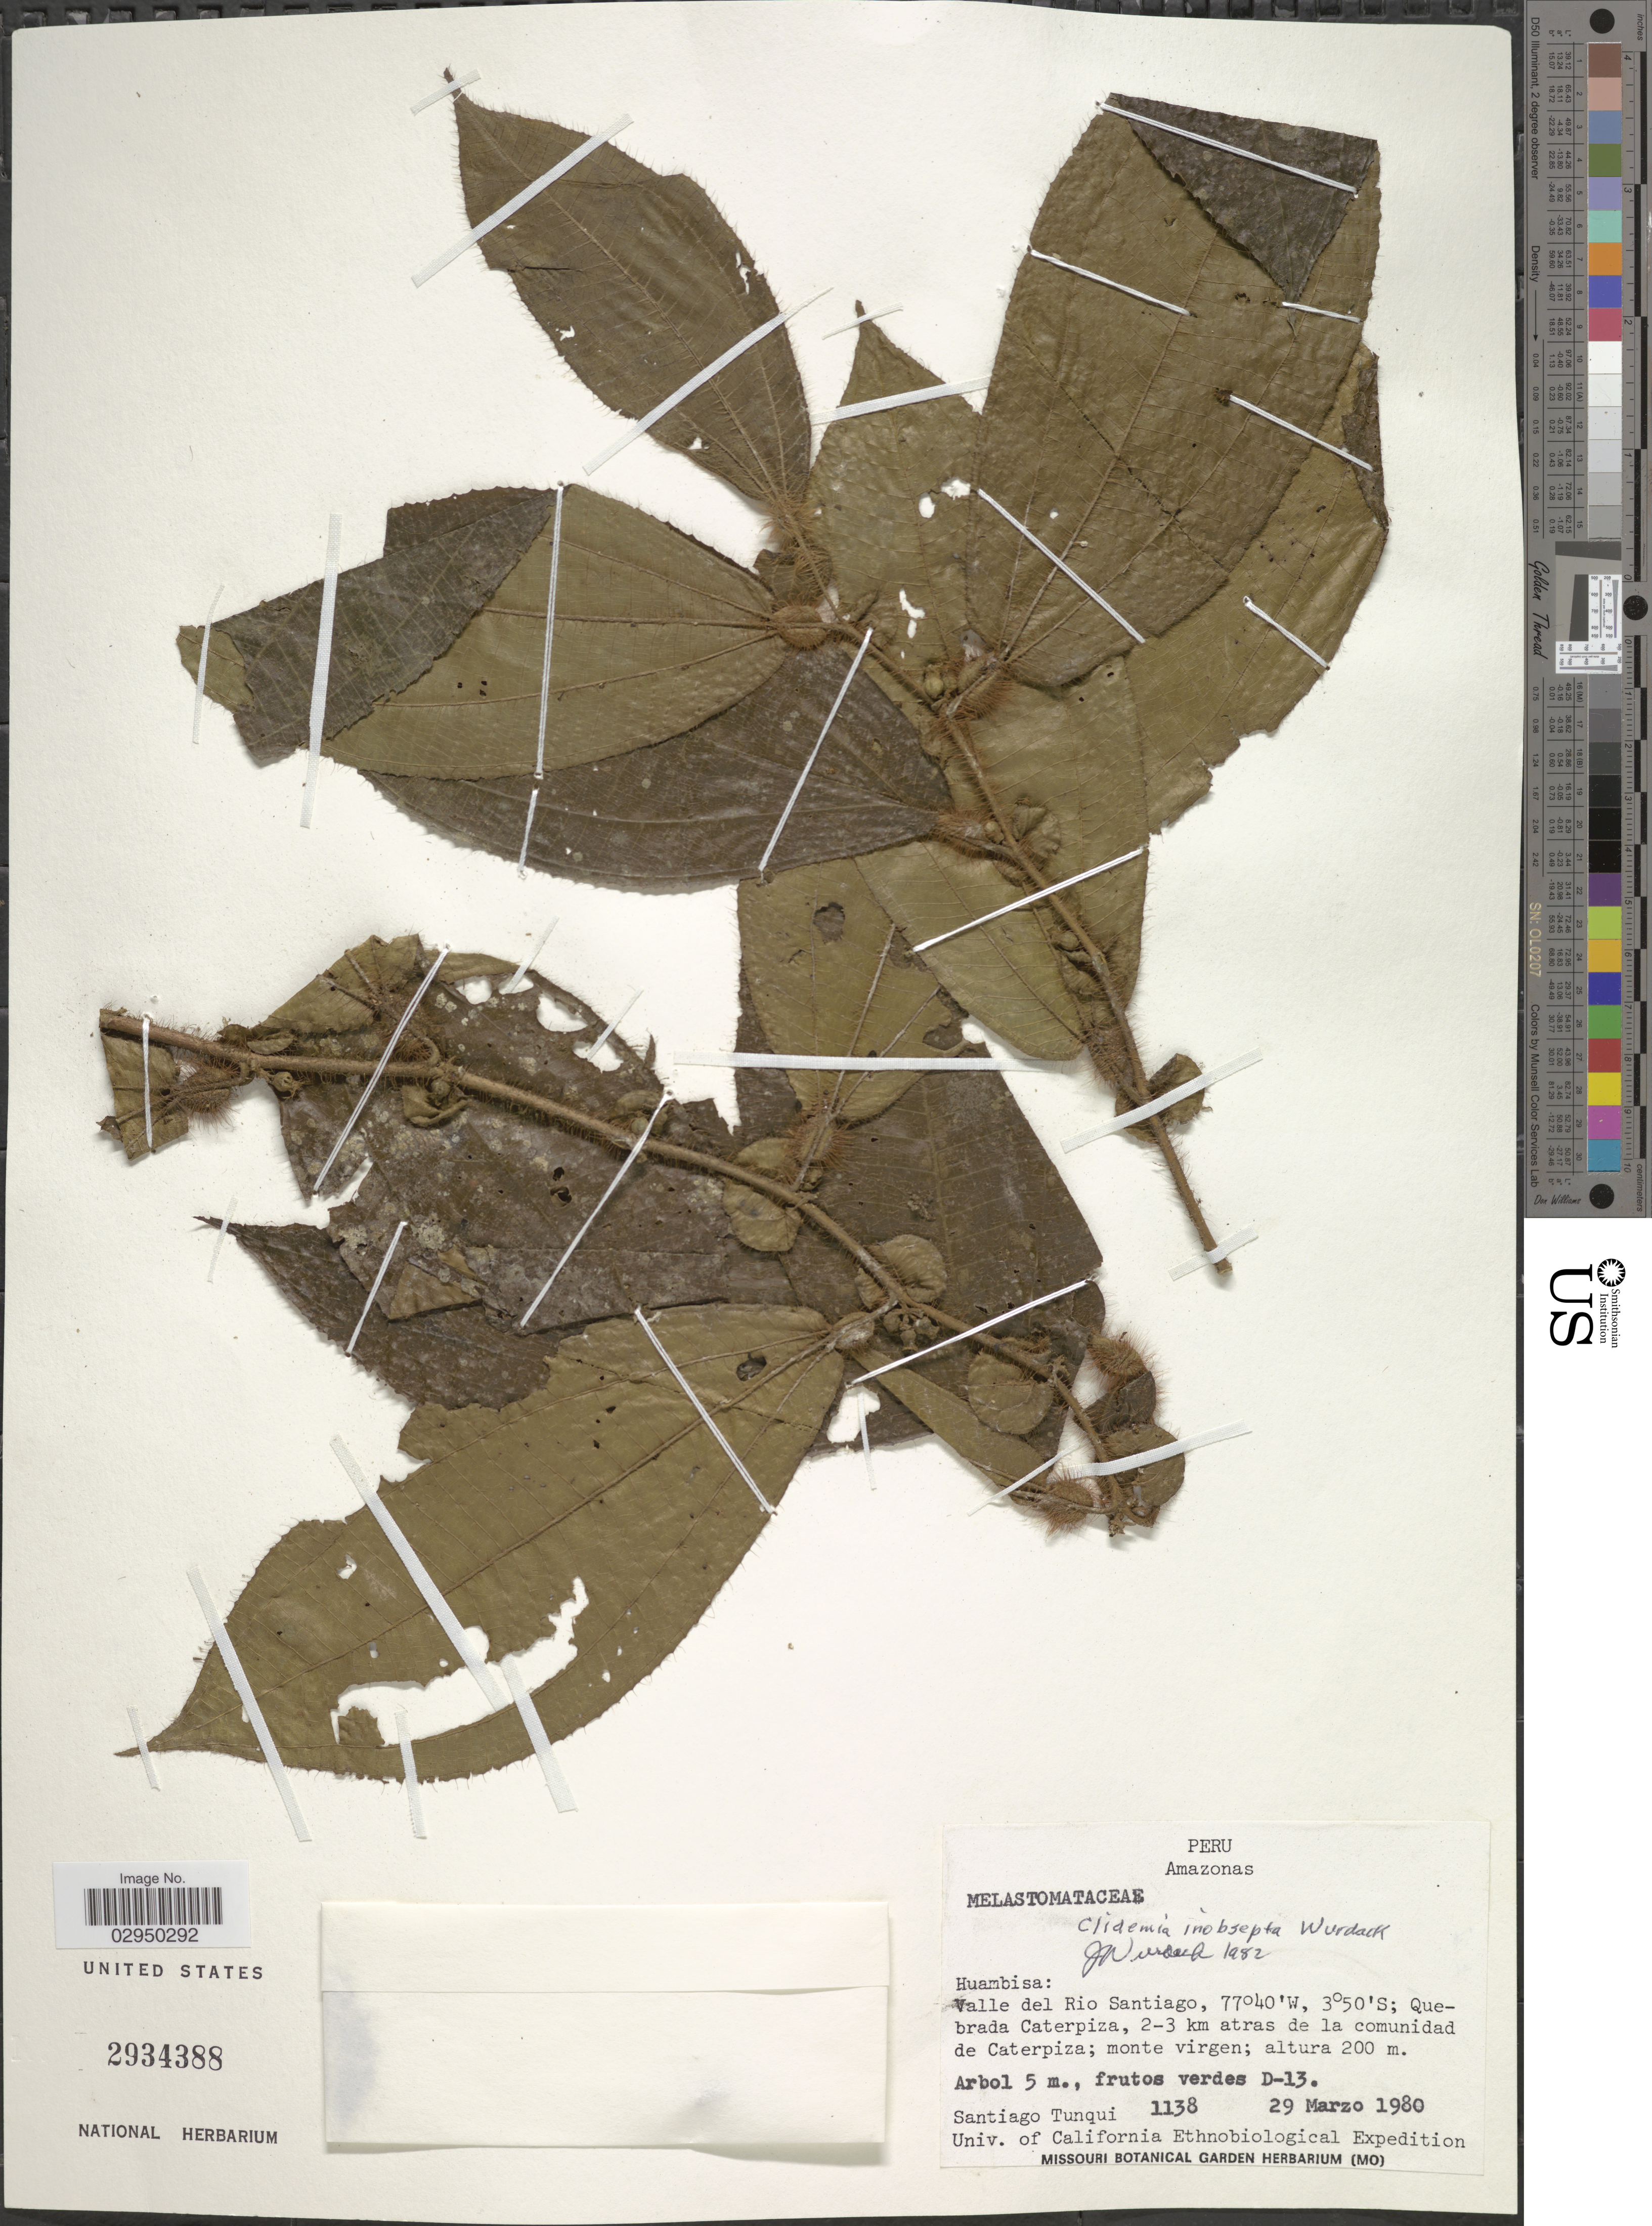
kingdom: Plantae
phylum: Tracheophyta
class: Magnoliopsida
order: Myrtales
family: Melastomataceae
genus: Clidemia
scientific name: Clidemia inobsepta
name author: Wurdack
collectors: S. Tunqui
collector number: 1138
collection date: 1980-03-29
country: Peru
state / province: Amazonas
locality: Huambisa: Valle del Rio Santiago; Quebrada Caterpiza, 2-3 km atras de la comunidad de Caterpiza; monte virgen.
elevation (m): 200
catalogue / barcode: US 2934388